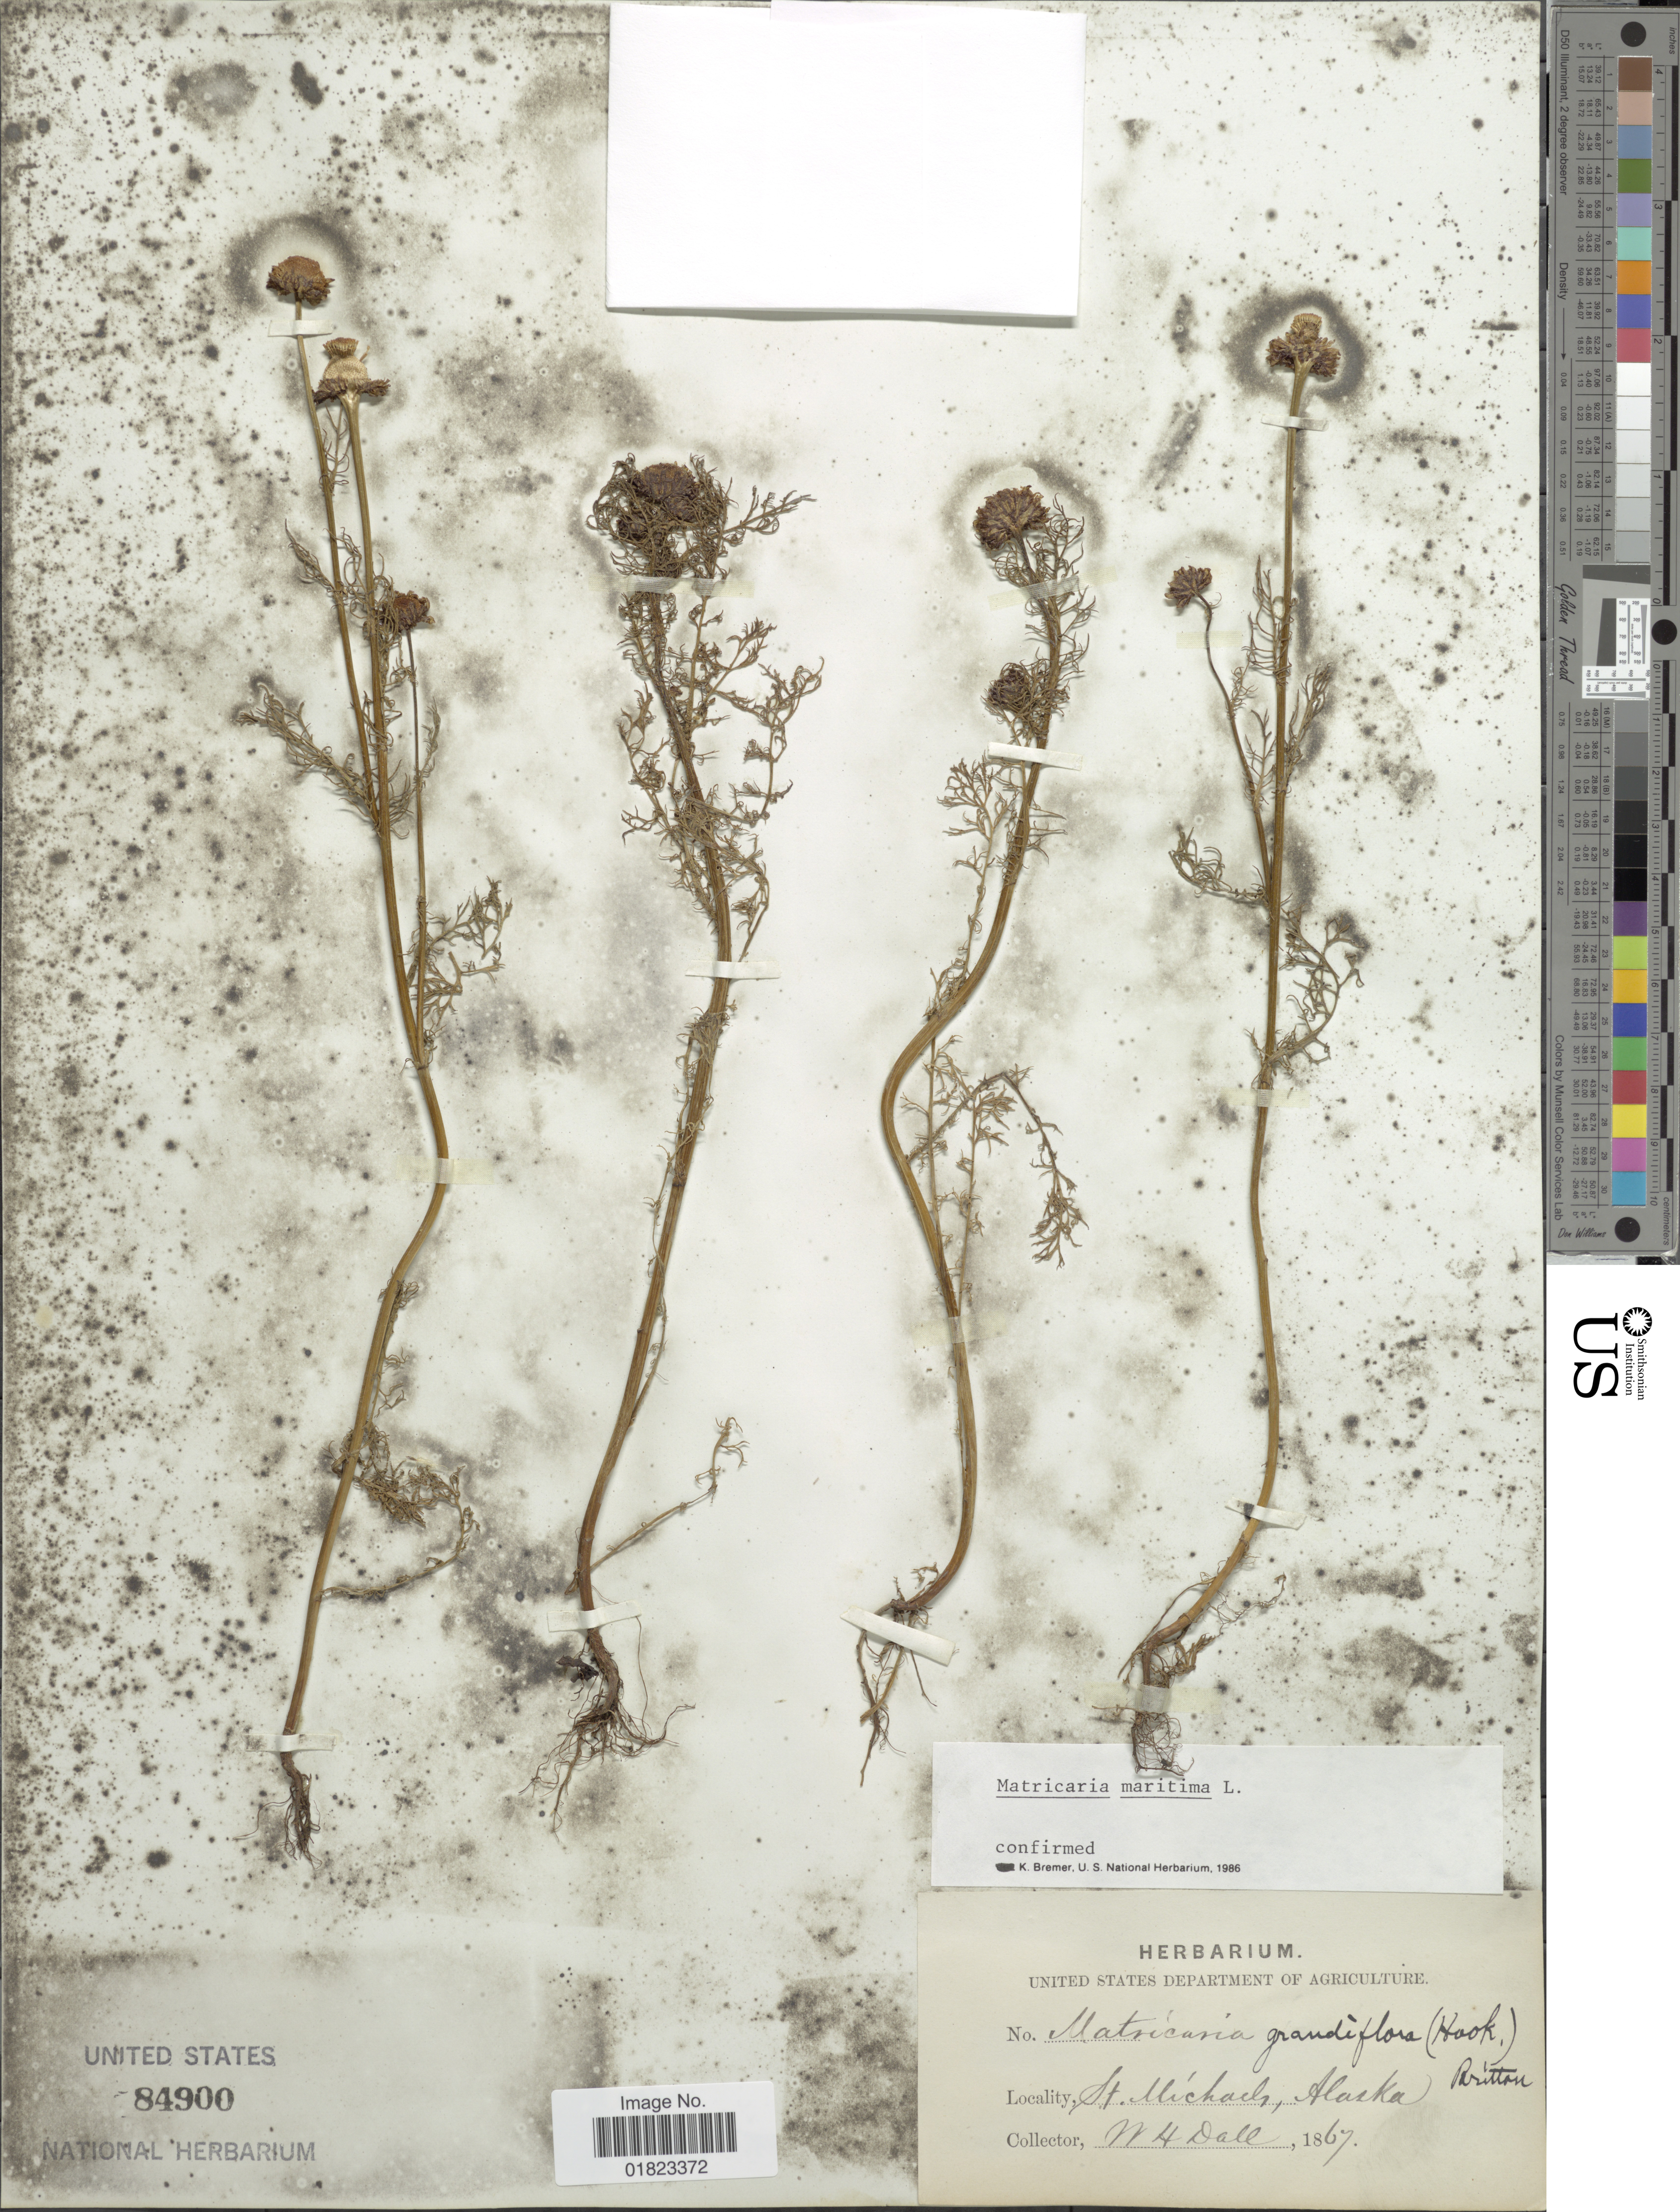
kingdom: Plantae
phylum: Tracheophyta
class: Magnoliopsida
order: Asterales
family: Asteraceae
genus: Tripleurospermum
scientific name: Tripleurospermum maritimum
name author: (L.) W.D.J. Koch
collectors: W. Dall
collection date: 1867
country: United States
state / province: Alaska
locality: St, Michaels, Alaska.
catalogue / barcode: US 84900